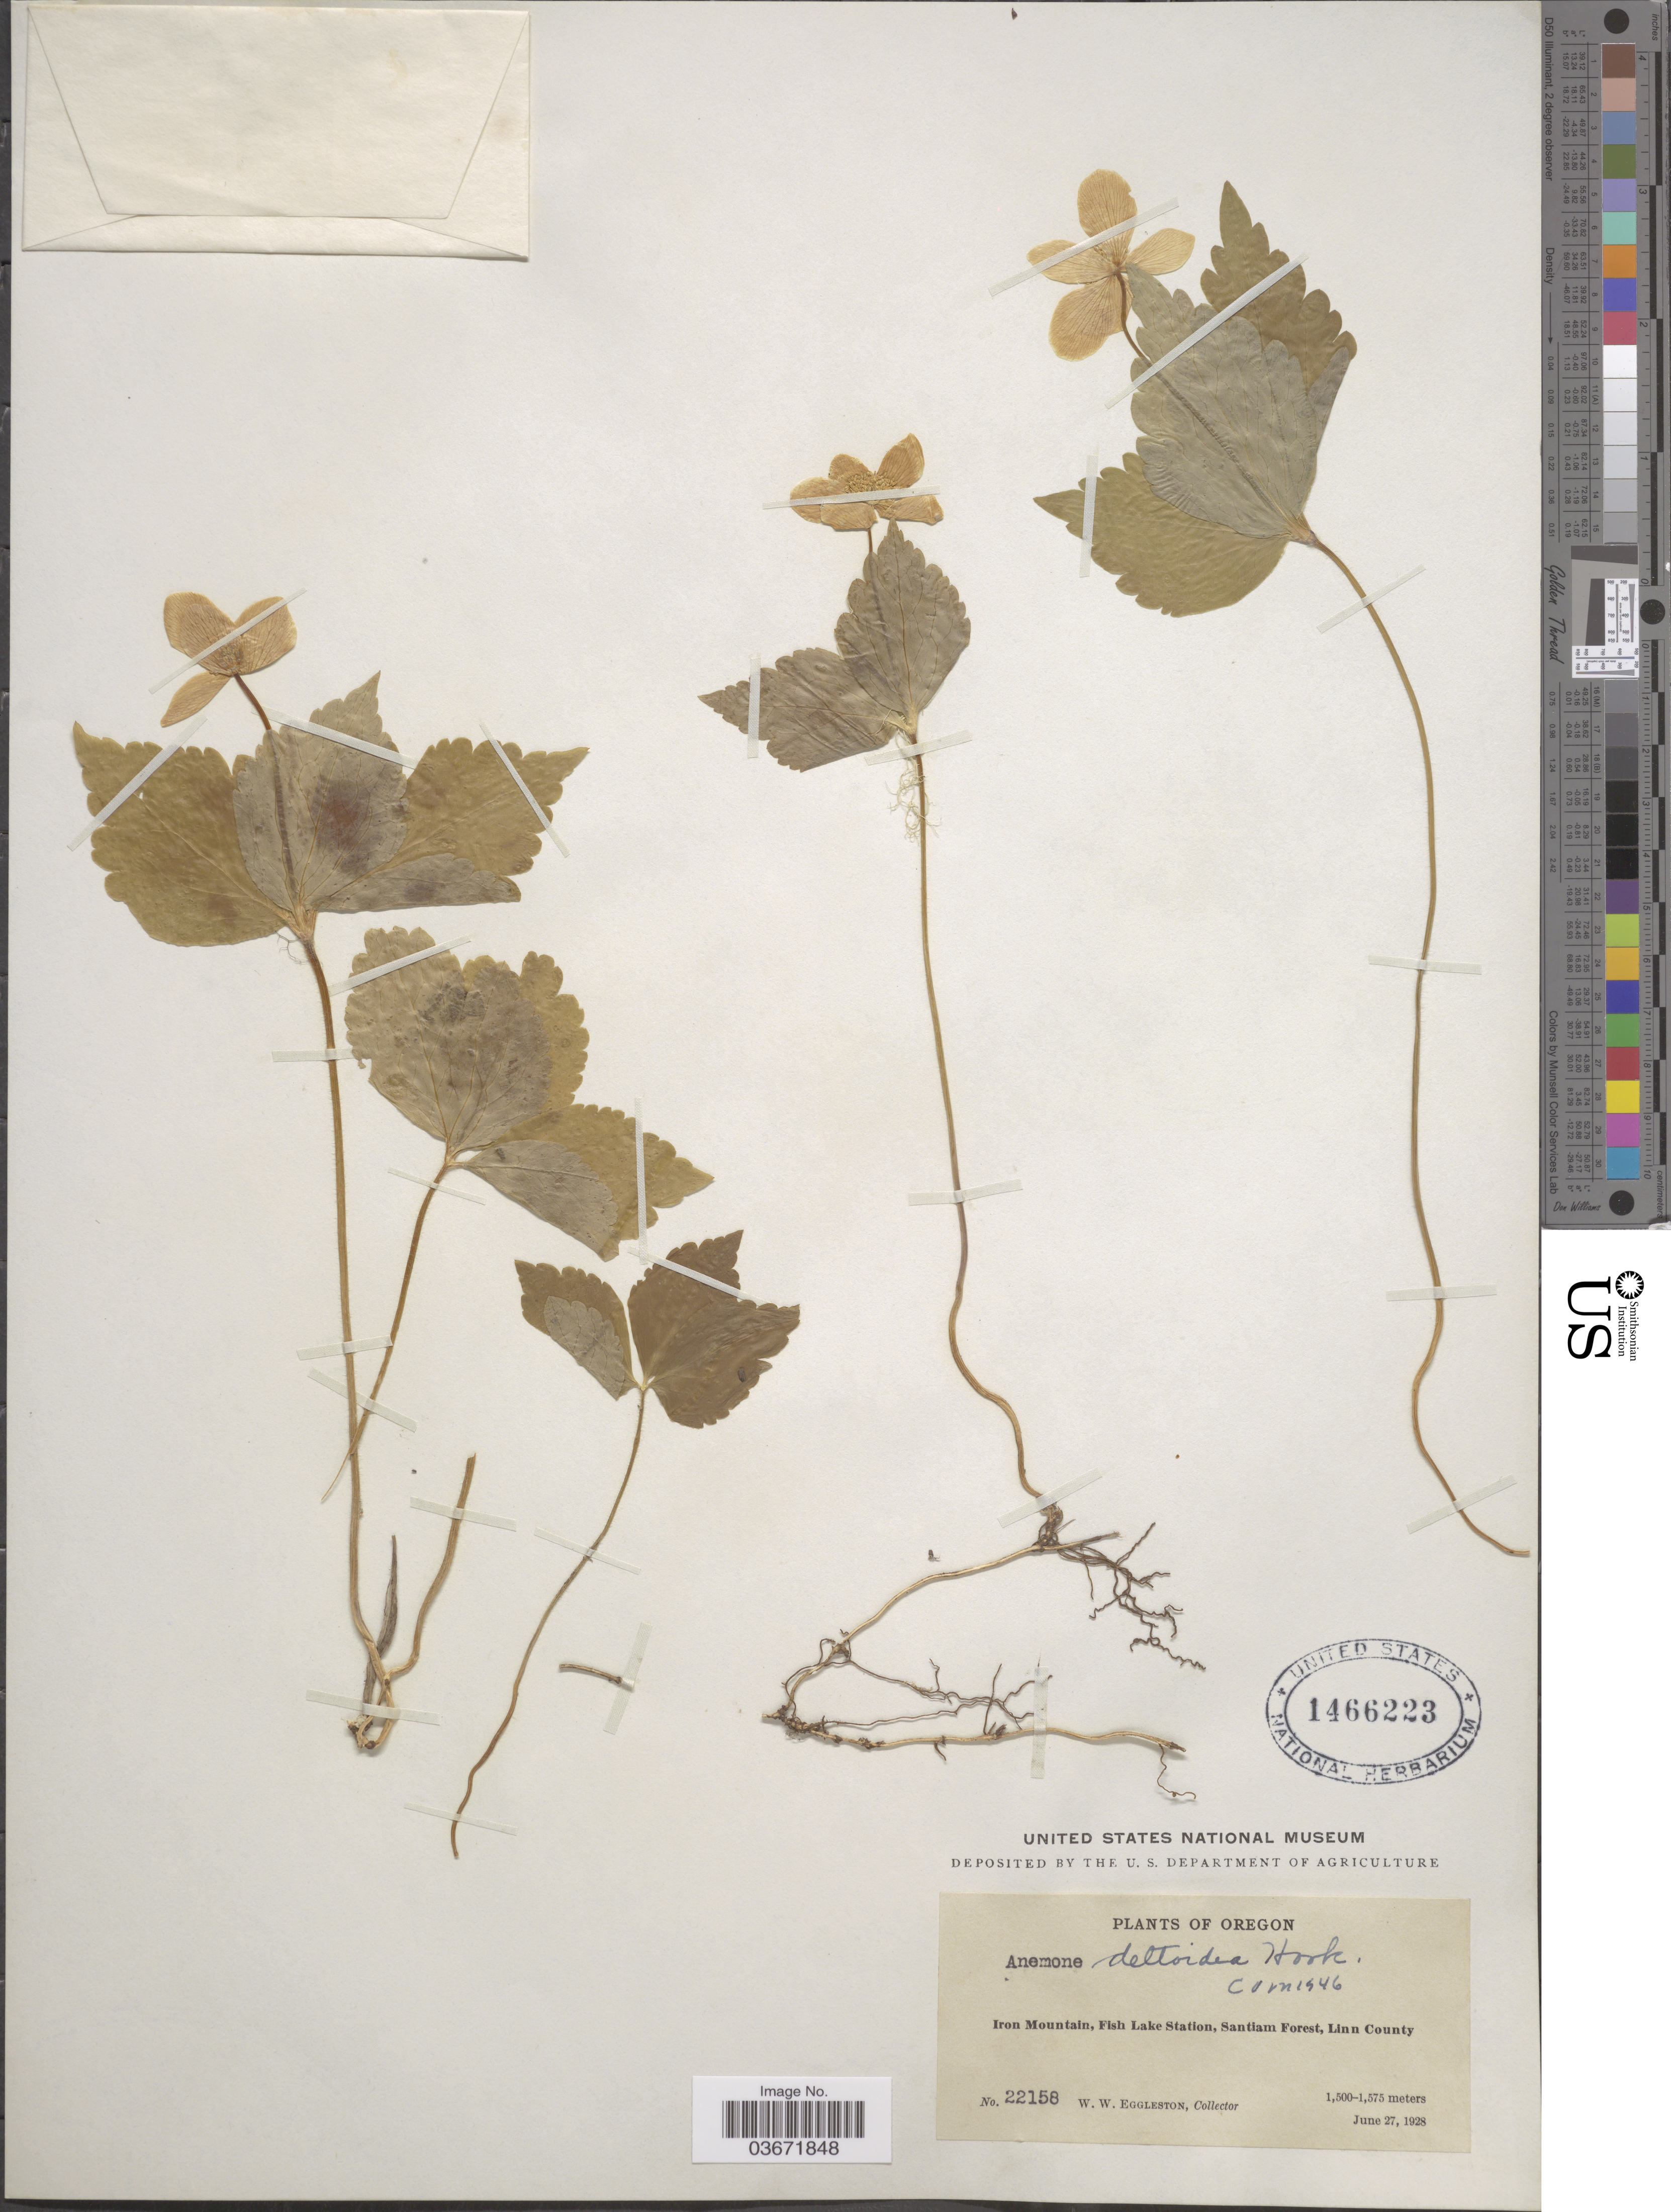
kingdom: Plantae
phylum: Tracheophyta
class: Magnoliopsida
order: Ranunculales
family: Ranunculaceae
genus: Anemone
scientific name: Anemone deltoidea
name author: Douglas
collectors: W. W. Eggleston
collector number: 22158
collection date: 1928-06-27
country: United States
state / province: Oregon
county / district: Linn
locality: Iron Mountain, Fish Lake Station, Santiam Forest, Linn County.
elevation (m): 1500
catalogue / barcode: US 1466223